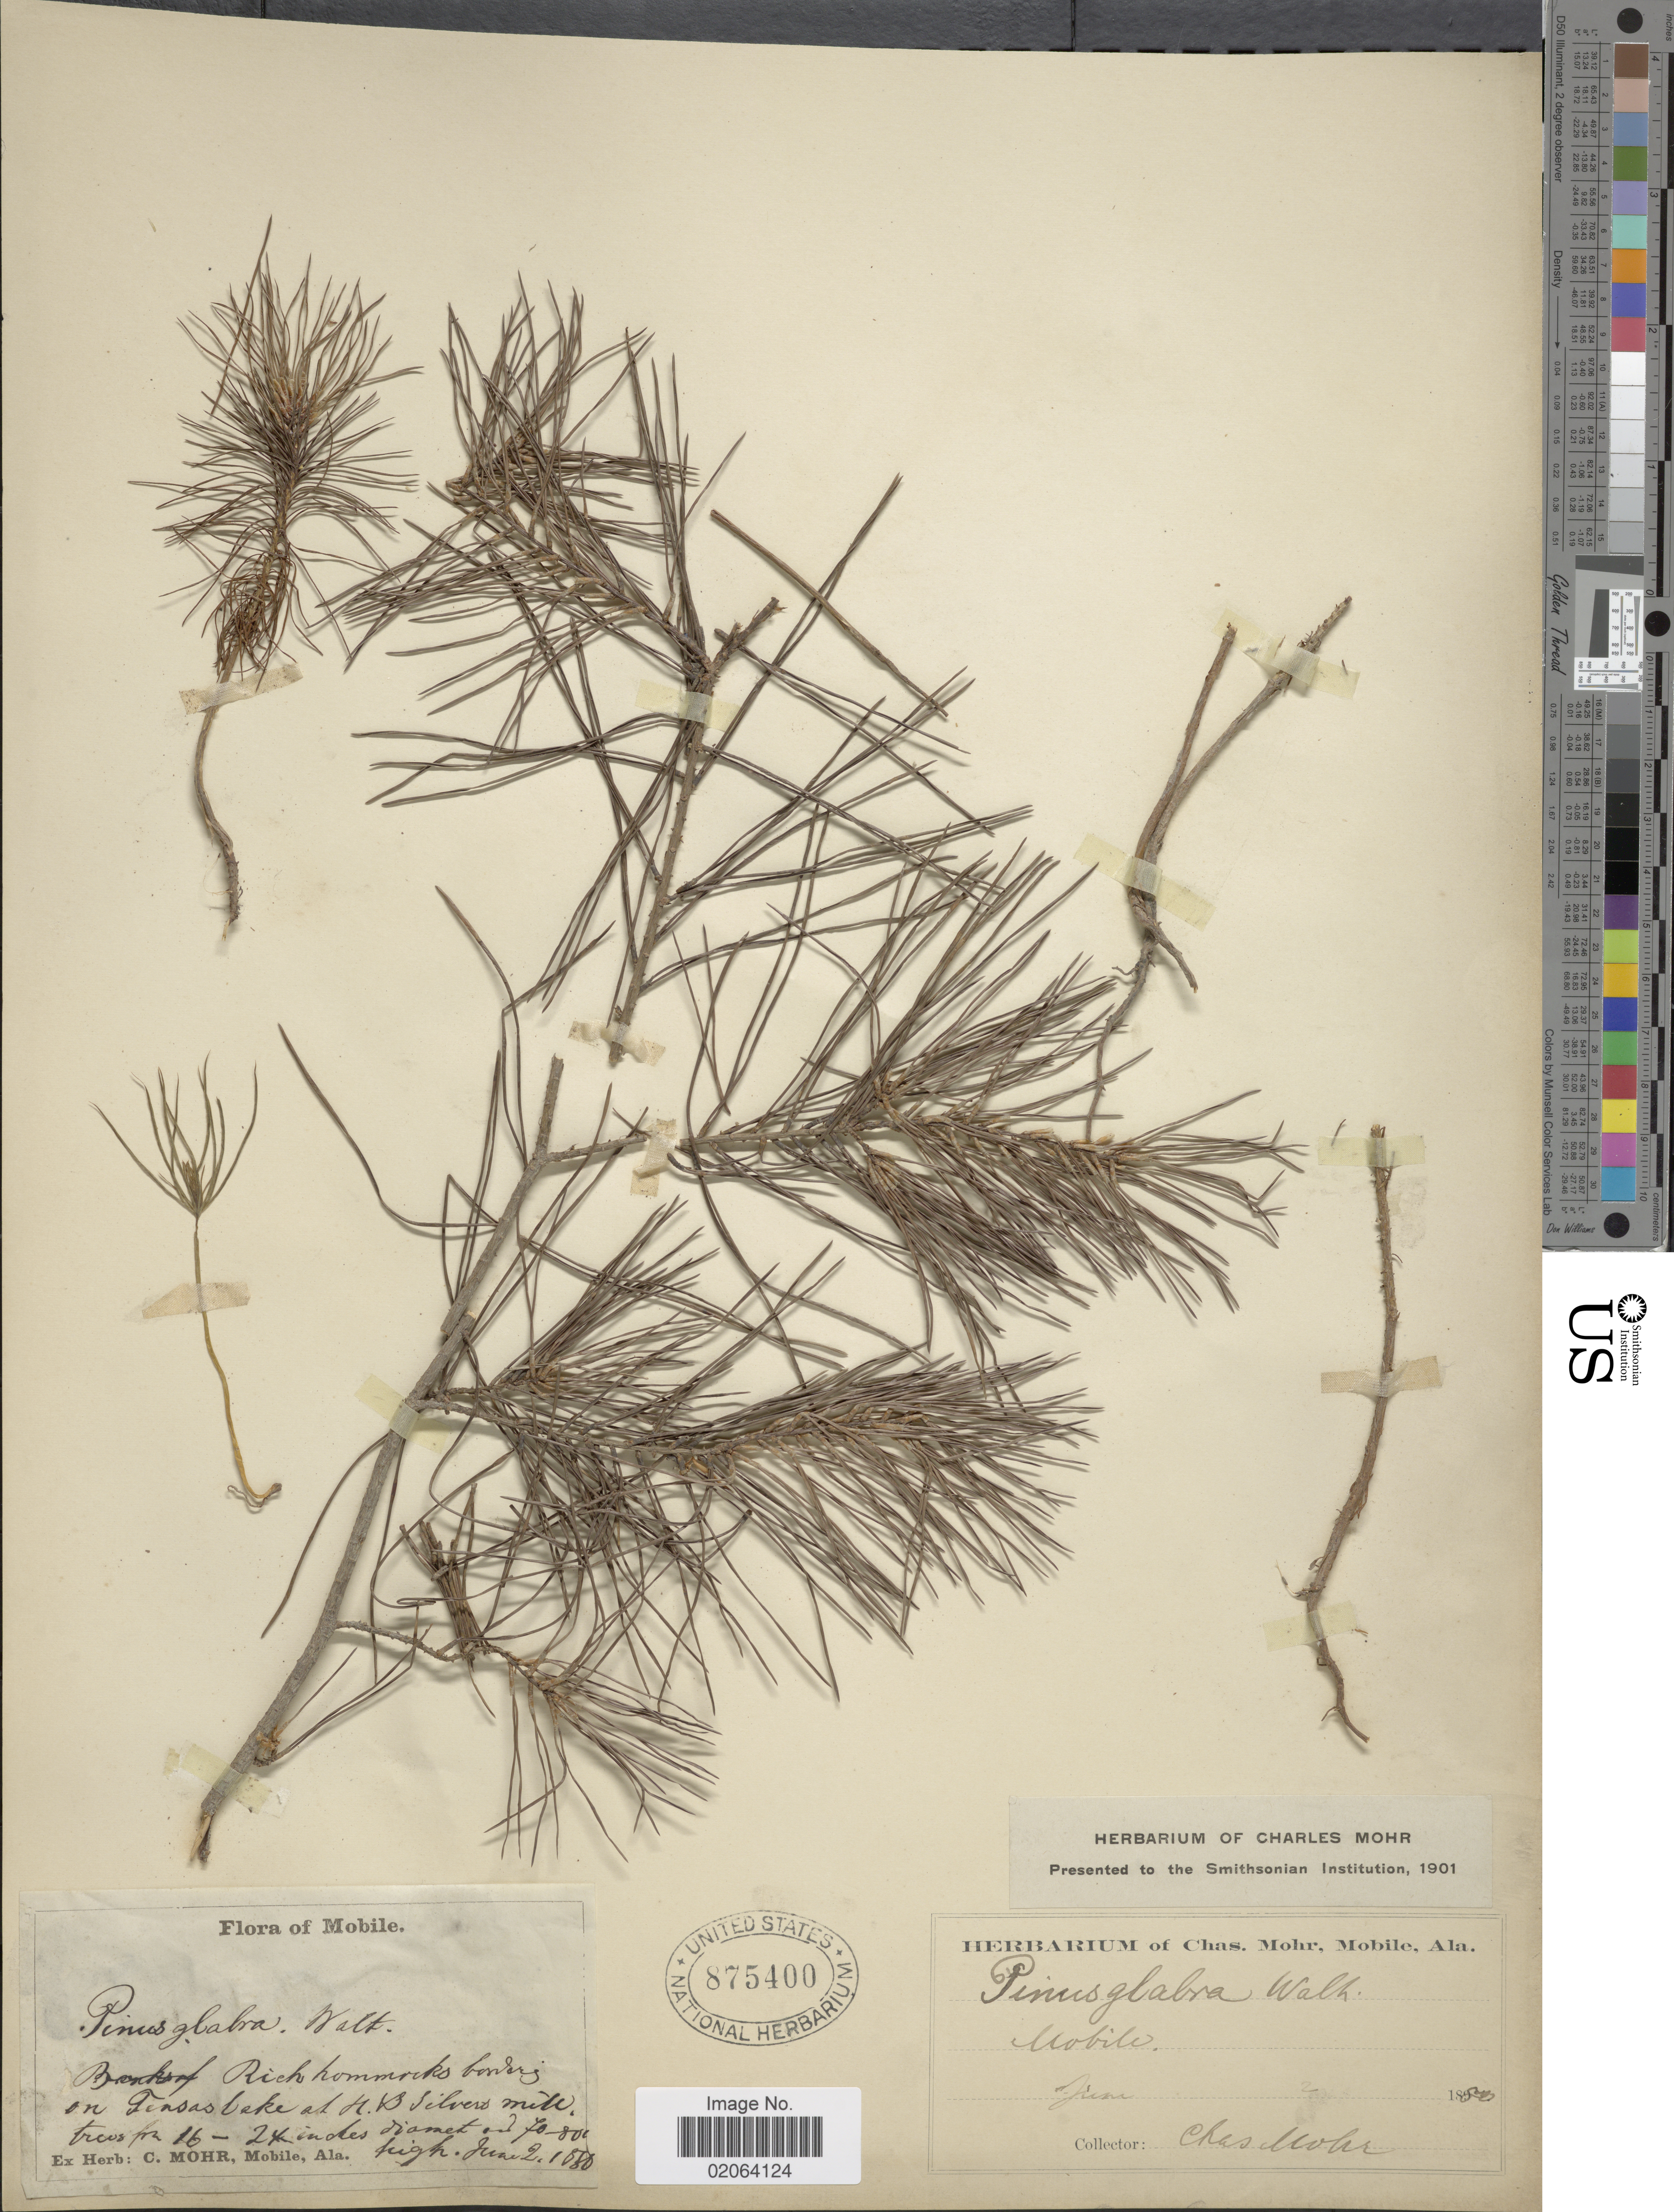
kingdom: Plantae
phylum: Tracheophyta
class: Pinopsida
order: Pinales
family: Pinaceae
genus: Pinus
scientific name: Pinus glabra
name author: Walter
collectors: C. T. Mohr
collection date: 1880-06-02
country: United States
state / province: Alabama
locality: Mobile. on Tinsas Lake at H. B. SilversMill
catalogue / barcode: US 875400